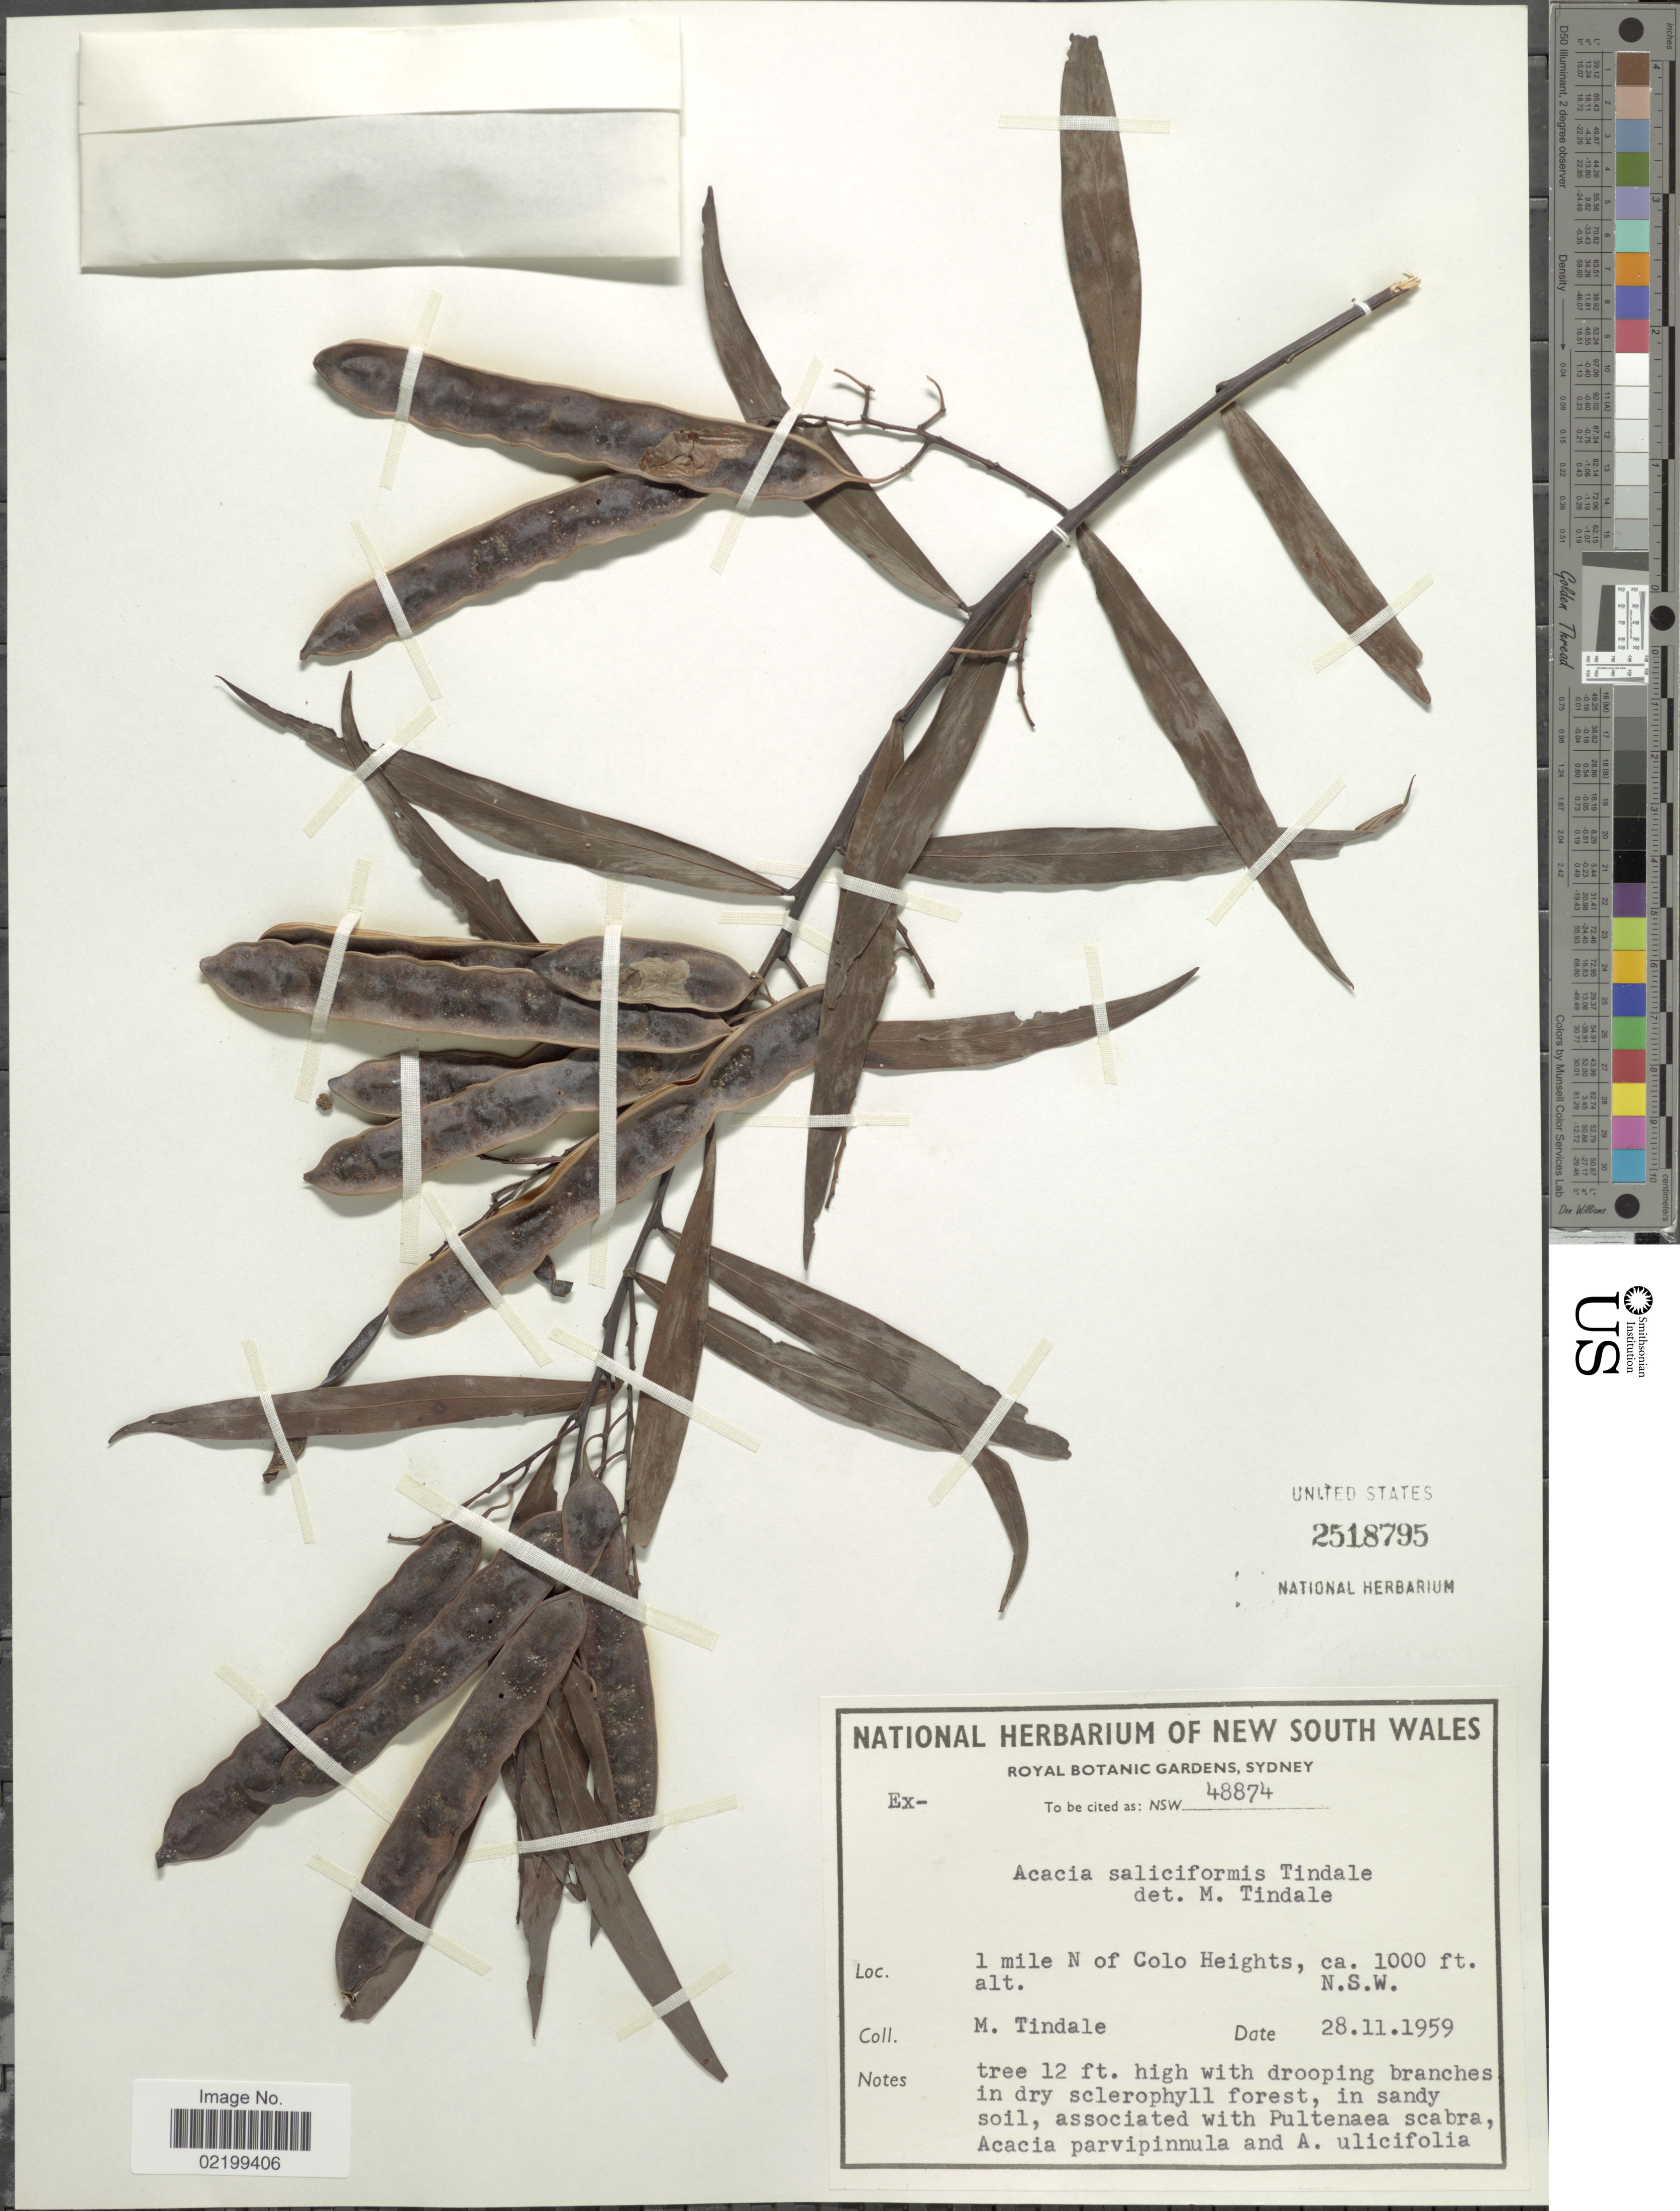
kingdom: Plantae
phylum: Tracheophyta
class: Magnoliopsida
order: Fabales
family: Fabaceae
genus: Acacia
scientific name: Acacia saliciformis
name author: Tindale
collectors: M. D. Tindale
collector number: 48874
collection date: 1959-11-28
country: Australia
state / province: New South Wales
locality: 1 mile N of Colo Heights, in sandy soil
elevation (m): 305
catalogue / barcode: US 2518795